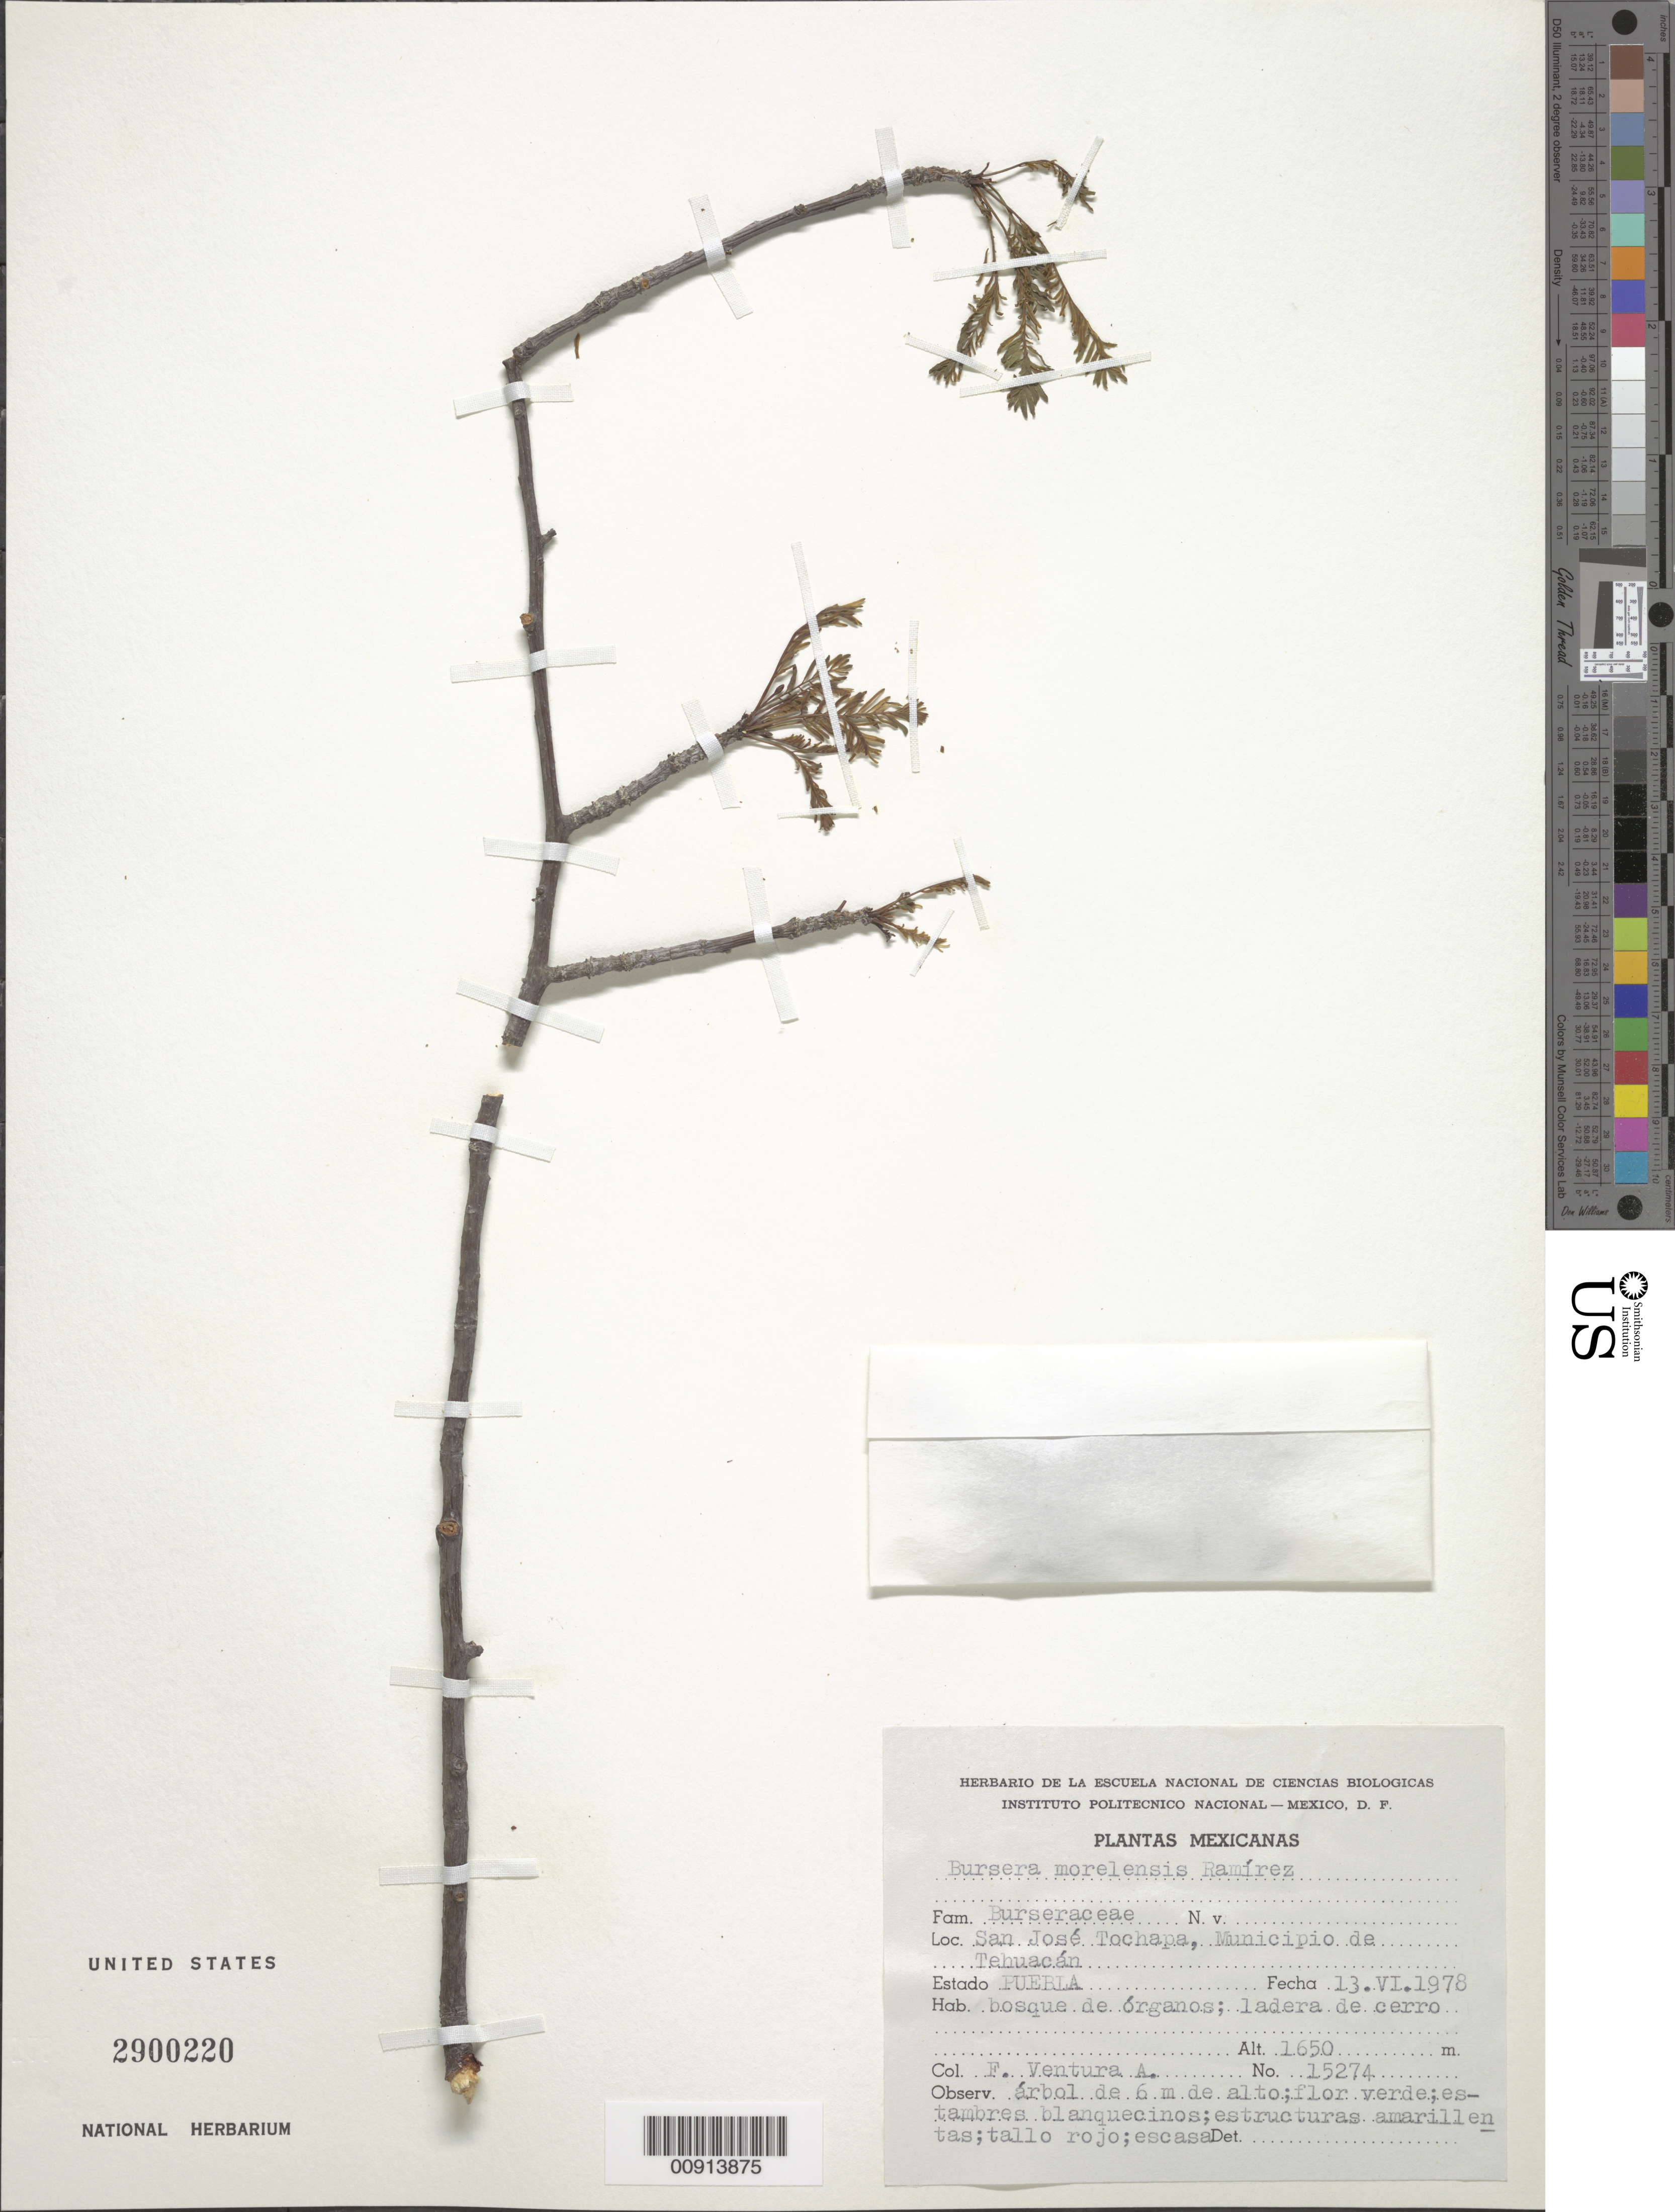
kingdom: Plantae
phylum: Tracheophyta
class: Magnoliopsida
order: Sapindales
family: Burseraceae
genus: Bursera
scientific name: Bursera morelensis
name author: Ramírez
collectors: F. Ventura A.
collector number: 15274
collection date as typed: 13 Jun 1978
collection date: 1978-06-13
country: Mexico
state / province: Puebla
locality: San José Tochapa, Municipio de Tehuacán, Estado Puebla.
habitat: Bosque de órganos; ladera de cerro.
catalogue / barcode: US 2900220